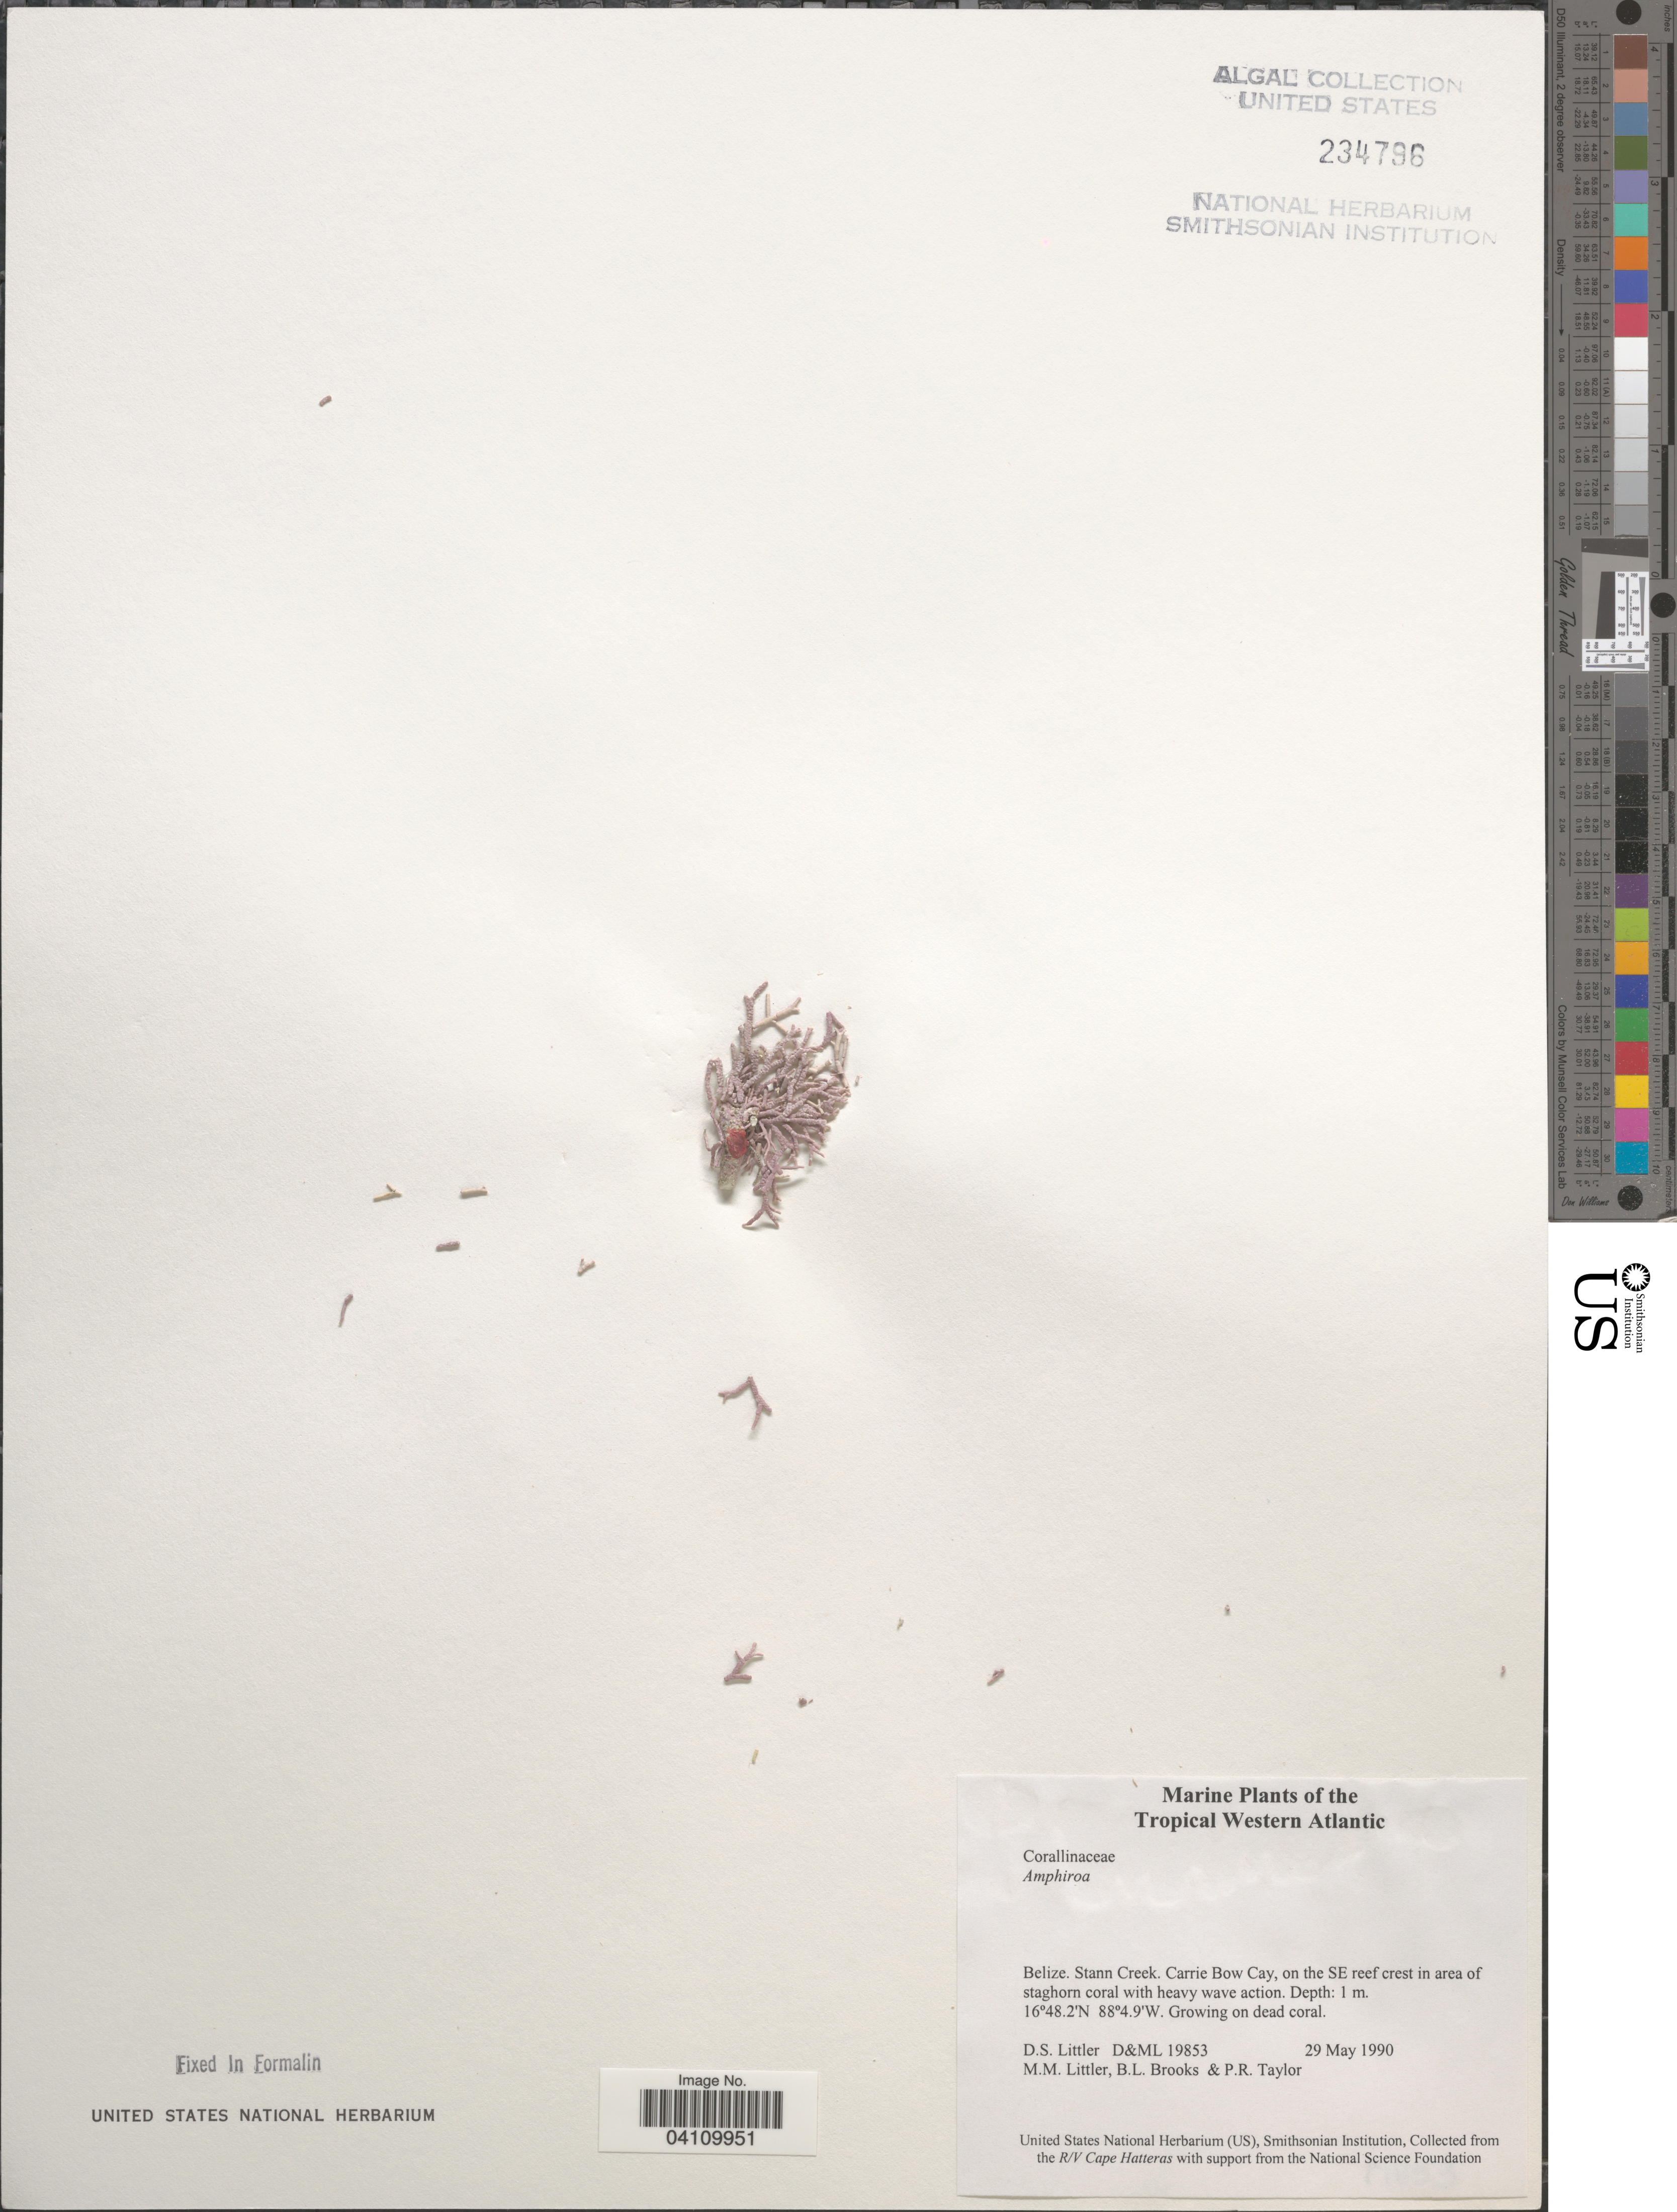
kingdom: Plantae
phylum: Rhodophyta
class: Florideophyceae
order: Corallinales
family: Lithophyllaceae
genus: Amphiroa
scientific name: Amphiroa sp.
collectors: D. S. Littler, B. Brooks & P. R. Taylor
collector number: D&ML 19853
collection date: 1990-05-29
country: Belize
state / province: Stann Creek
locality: Tropical Western Atlantic. Carrie Bow Cay, on the SE reef crest.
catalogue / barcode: US 234796